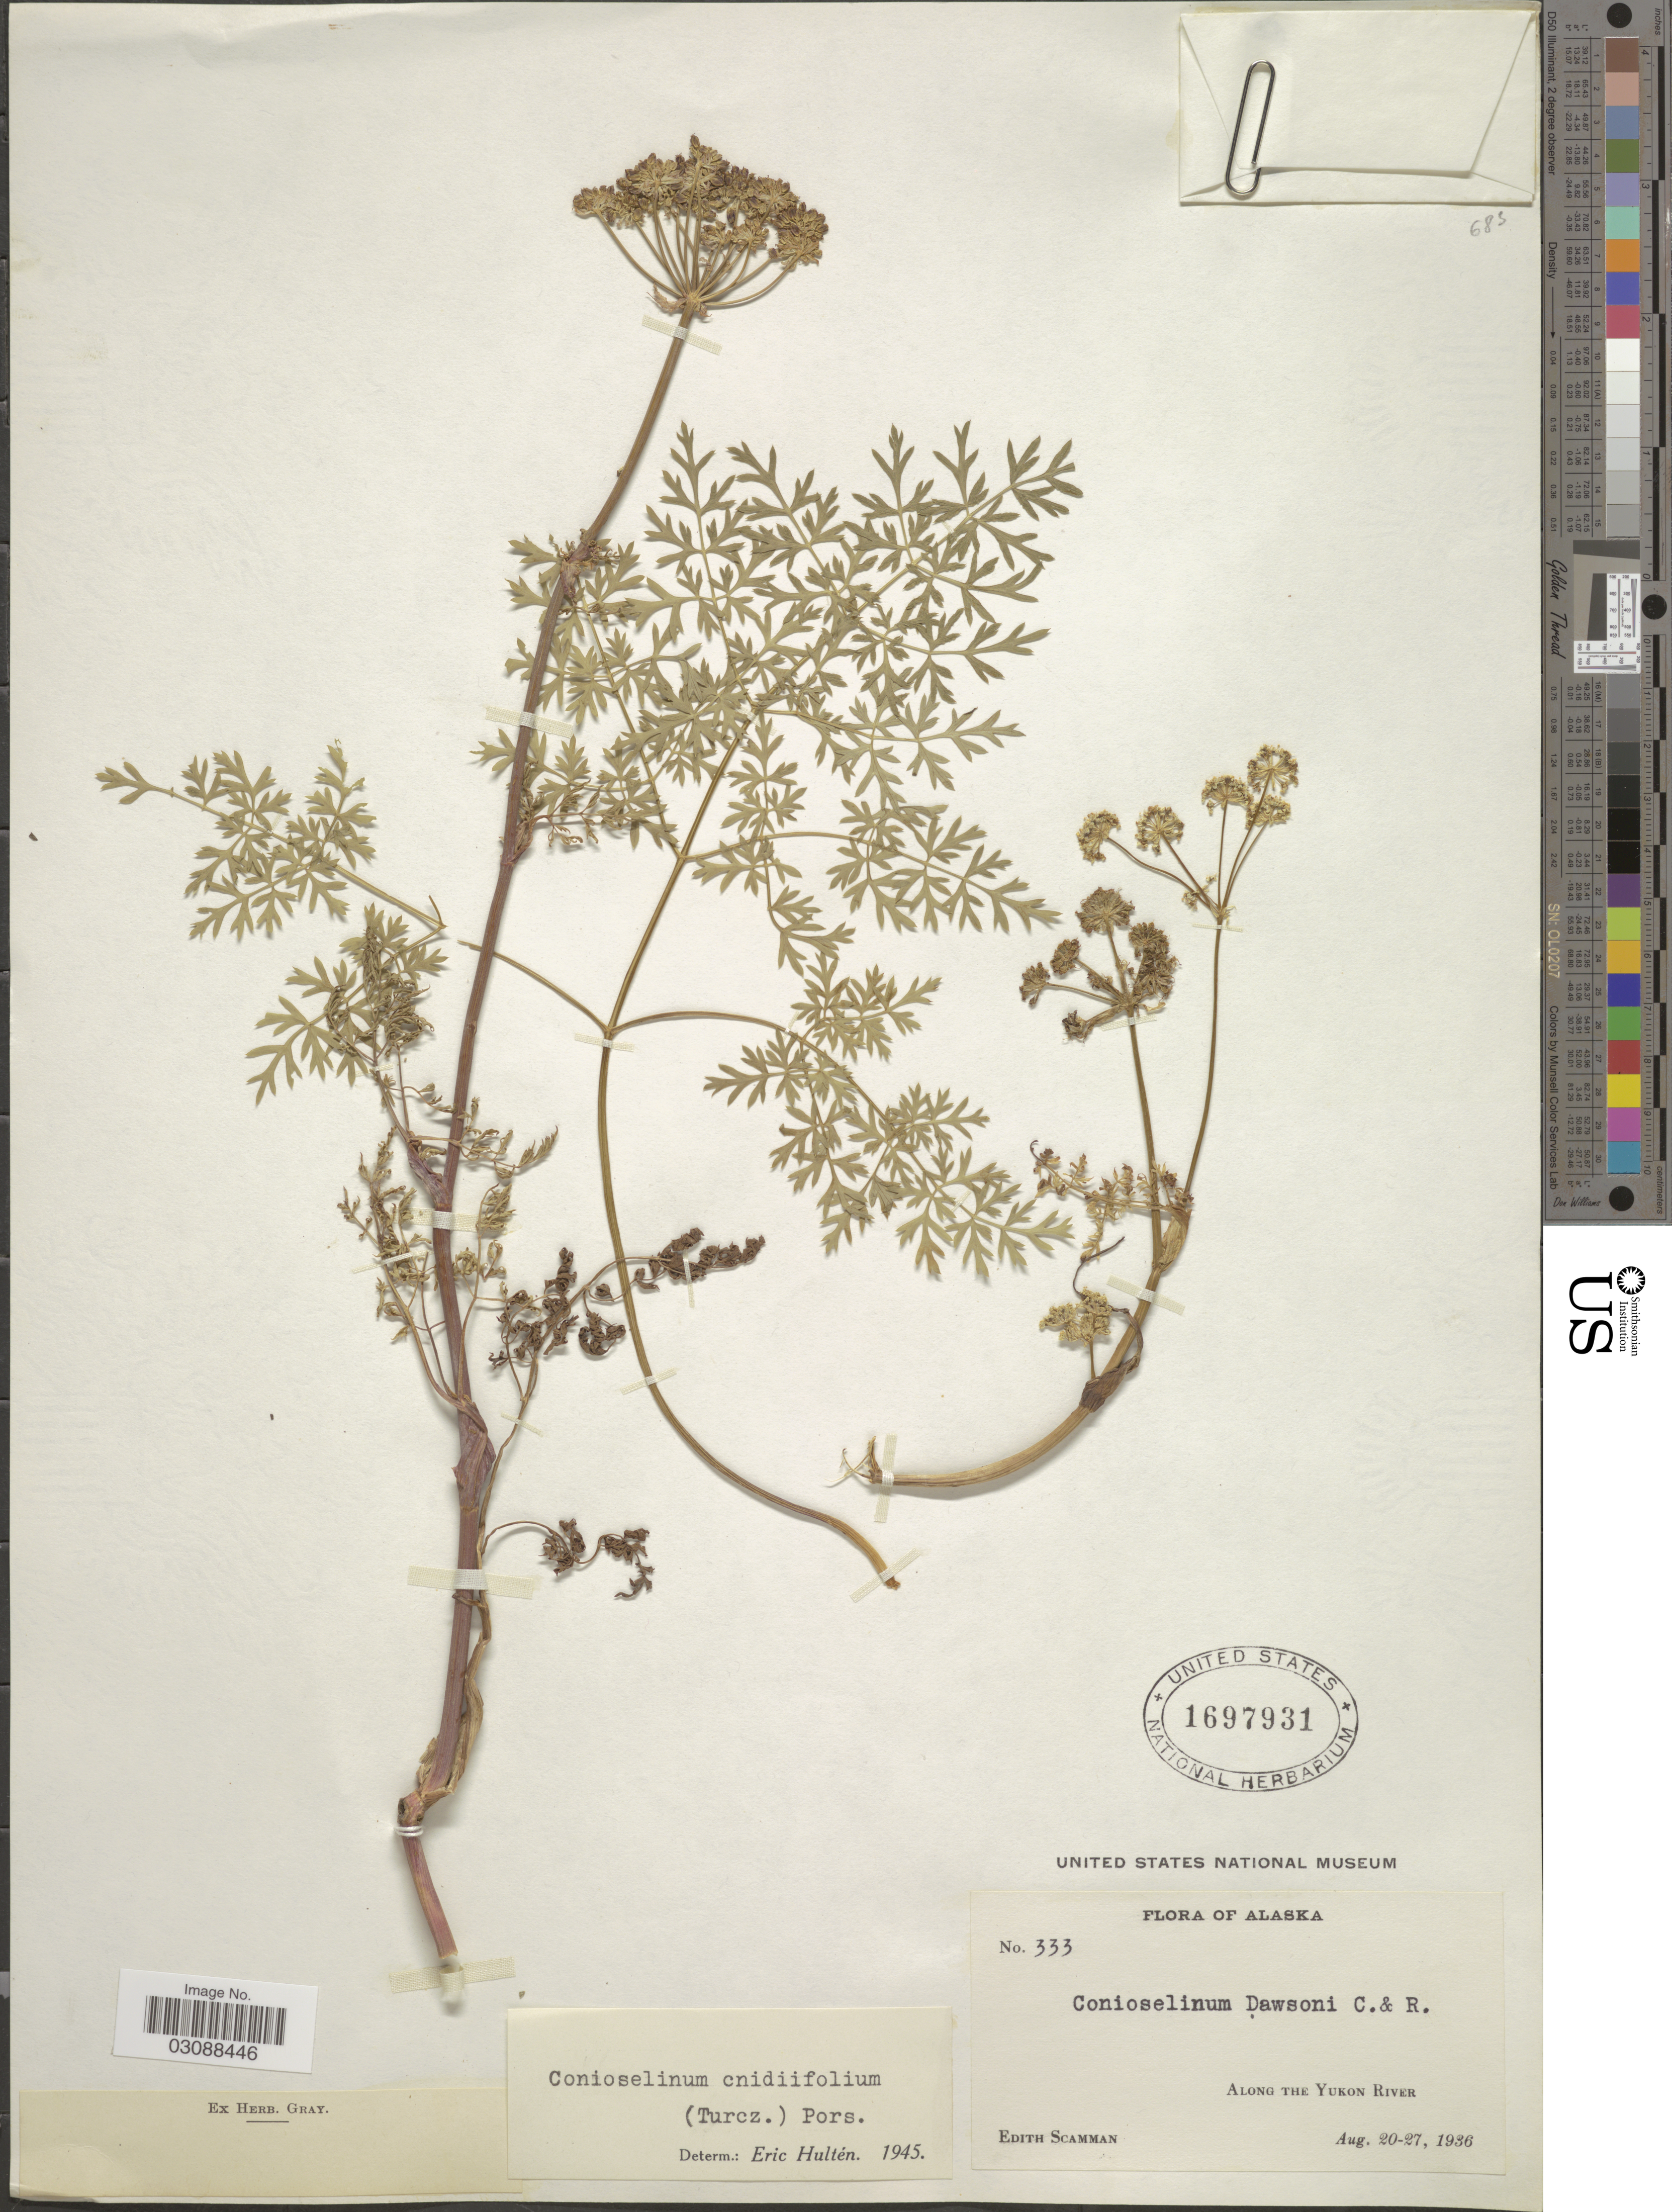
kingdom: Plantae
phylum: Tracheophyta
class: Magnoliopsida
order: Apiales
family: Apiaceae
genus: Cnidium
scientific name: Cnidium cnidiifolium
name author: (Turcz.) Schischk.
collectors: E. Scamman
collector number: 333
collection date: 1936-08-20/1936-08-27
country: United States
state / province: Alaska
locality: Along the Yukon River.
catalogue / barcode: US 1697931